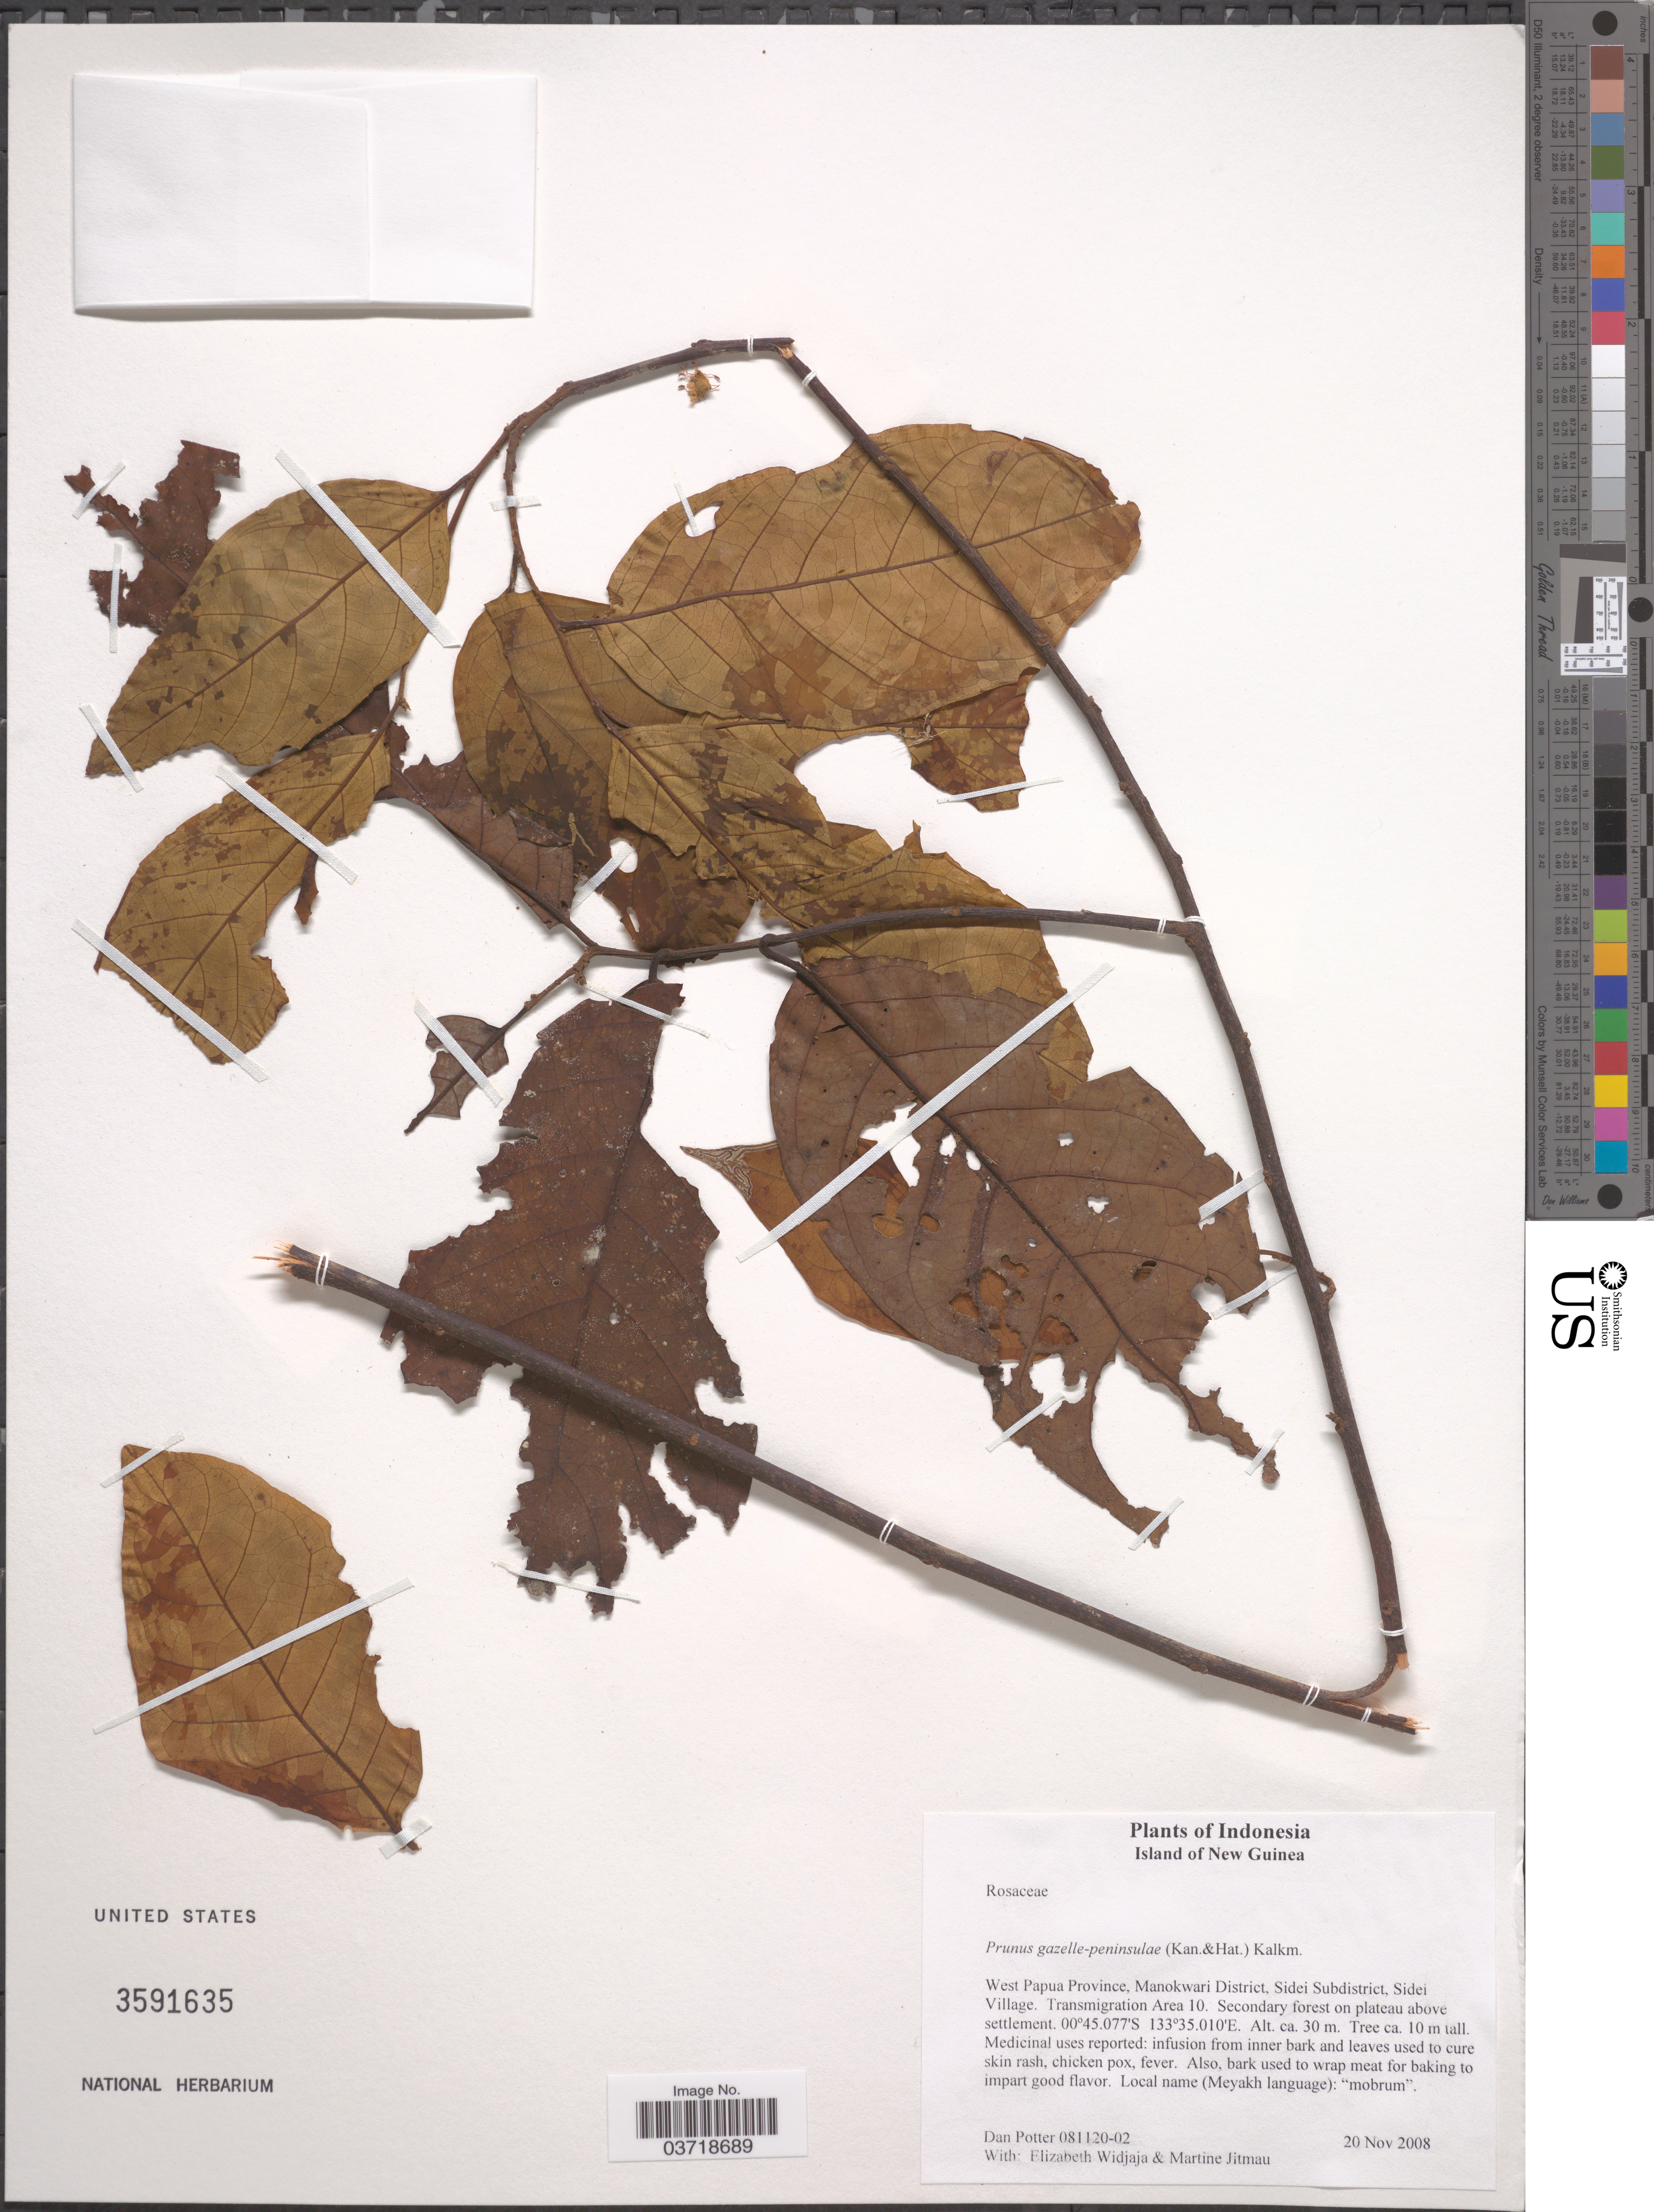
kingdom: Plantae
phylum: Tracheophyta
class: Magnoliopsida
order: Rosales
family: Rosaceae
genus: Prunus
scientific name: Prunus gazelle-peninsulae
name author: (Kaneh. & Hatus.) Kalkman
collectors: D. Potter, E. A. Widjaja & M. Jitmau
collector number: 081120-02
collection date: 2008-11-20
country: Indonesia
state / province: Papua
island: New Guinea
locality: Island of New Guinea. West Papua Province, Manokwari District, Sidei Subdistrict, Sidei Village.Transmigration Area 10.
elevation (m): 30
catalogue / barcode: US 3591635